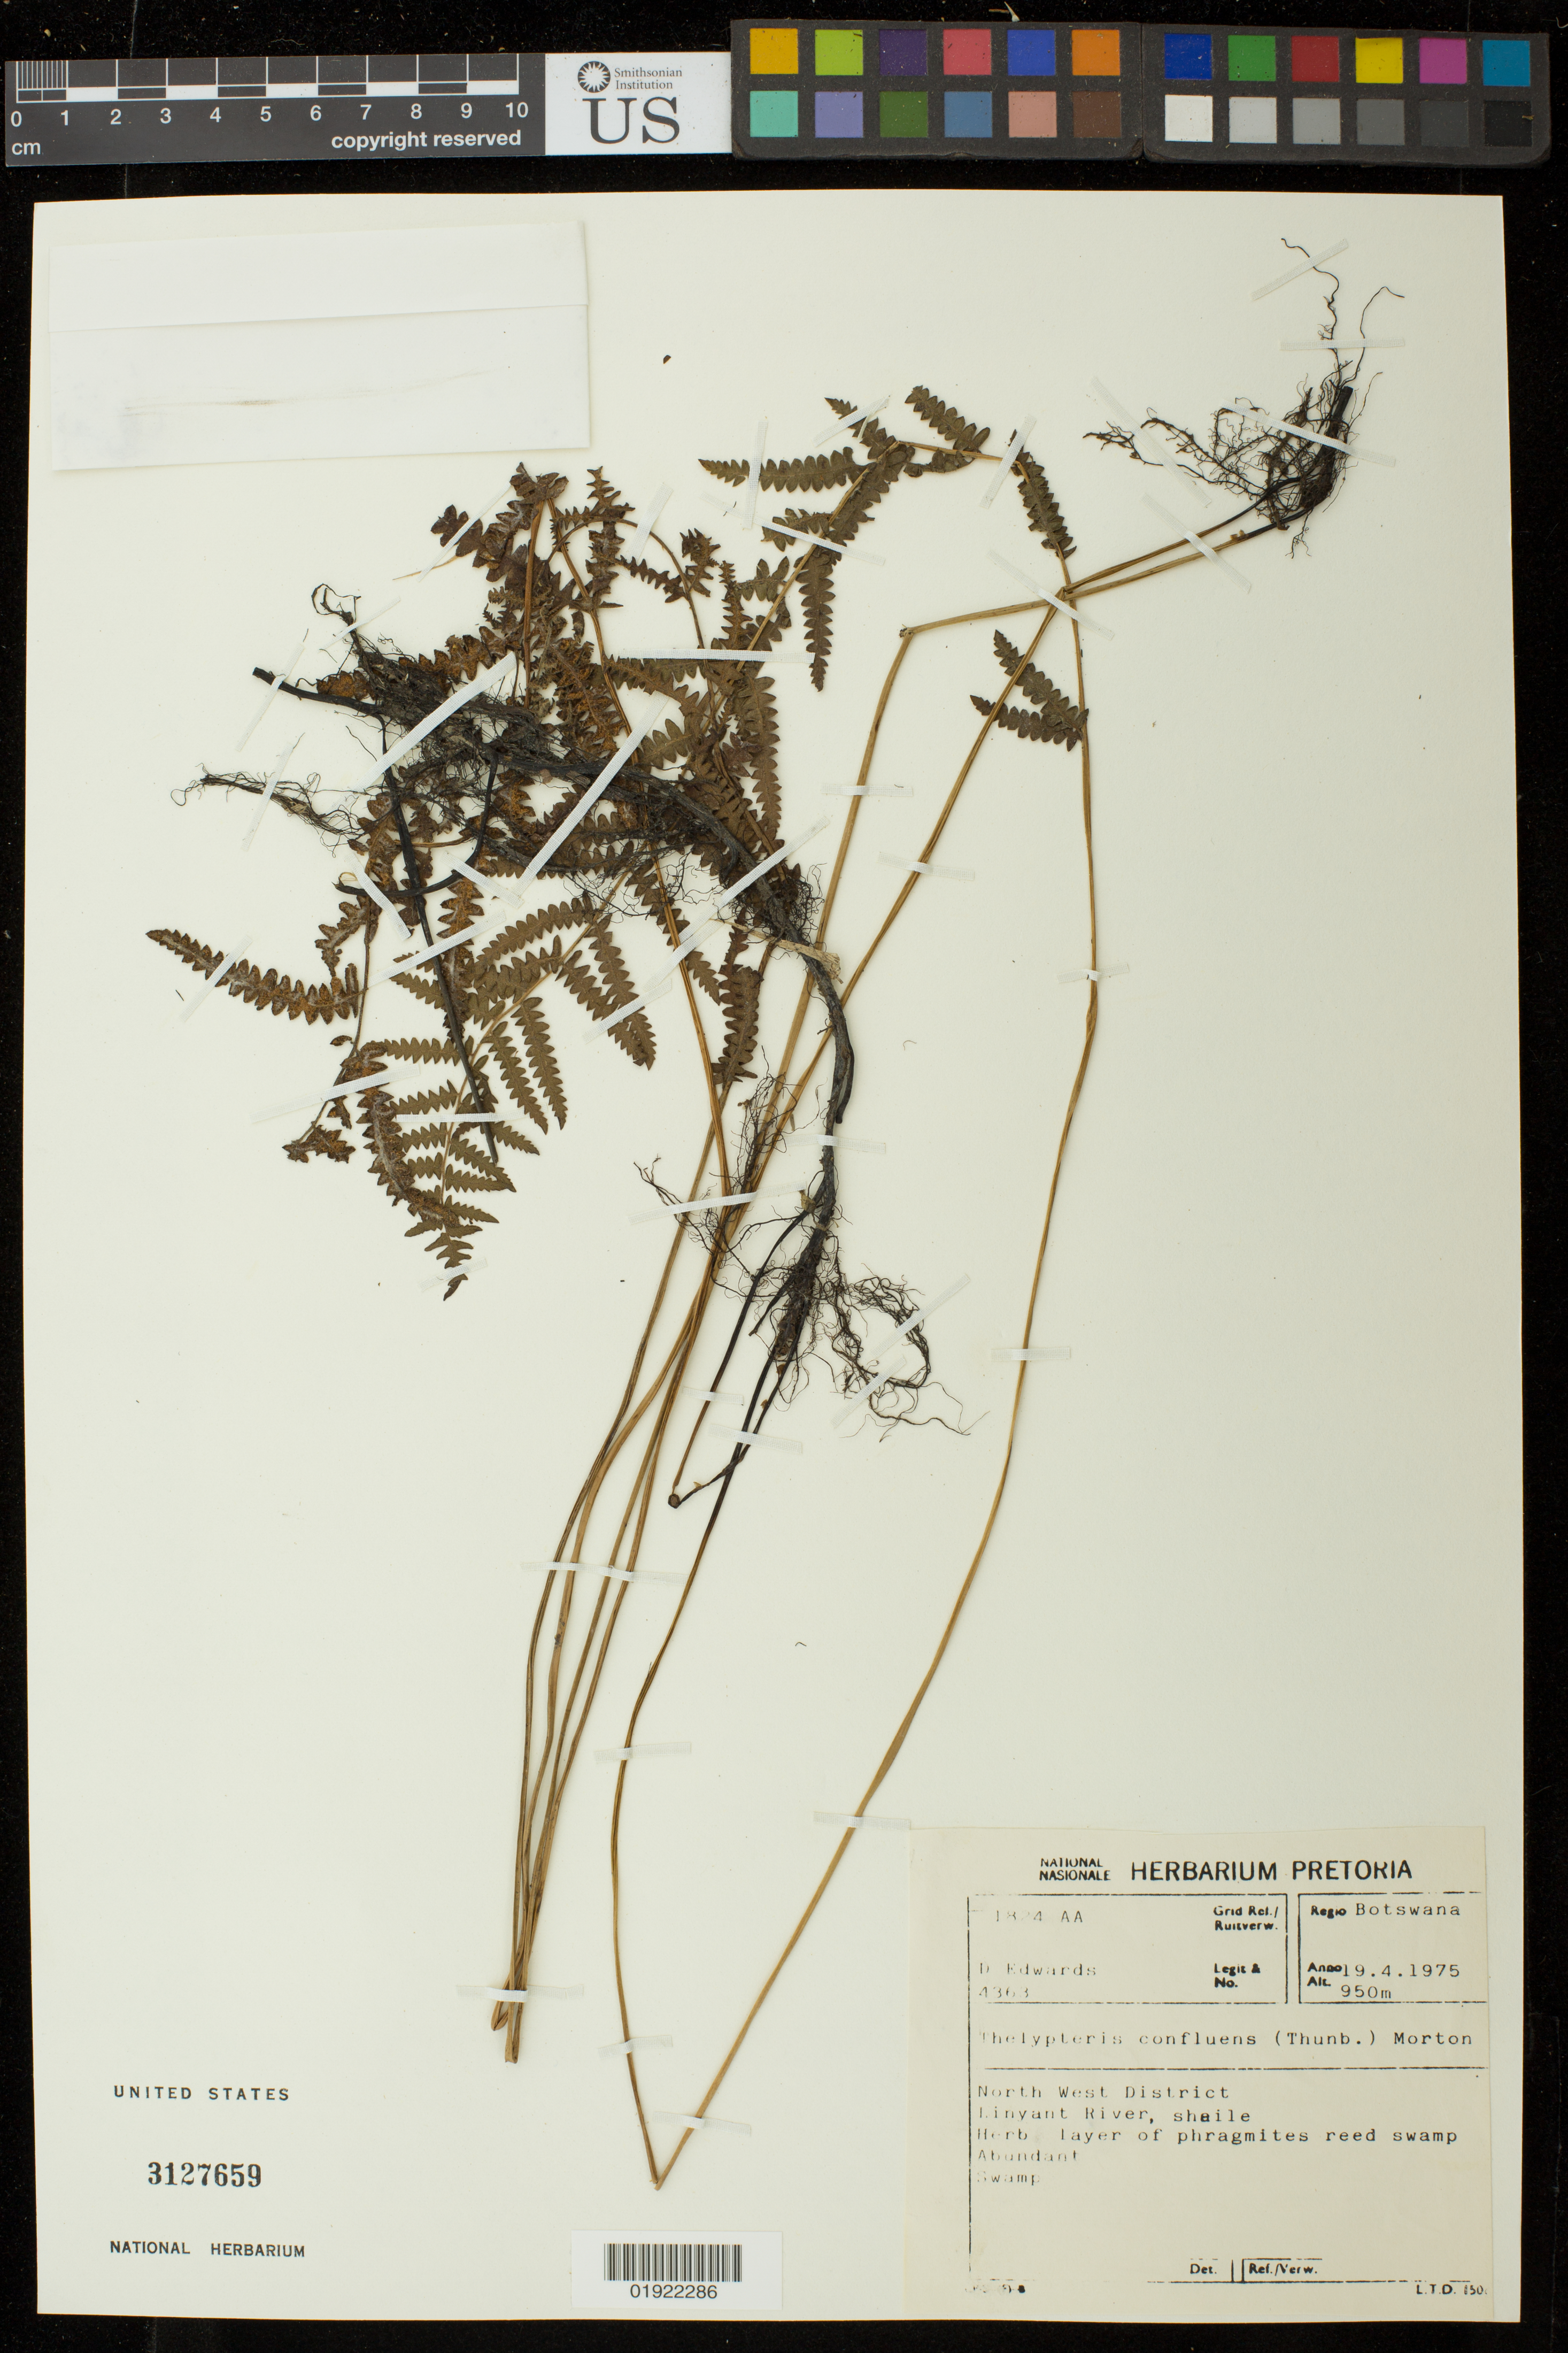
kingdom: Plantae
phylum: Tracheophyta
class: Polypodiopsida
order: Polypodiales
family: Thelypteridaceae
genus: Thelypteris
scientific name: Thelypteris confluens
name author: (Thunb.) C.V. Morton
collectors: D. Edwards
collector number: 4363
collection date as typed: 19.4.1975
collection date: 1975-04-19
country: Botswana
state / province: North West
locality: Linyant River, shaile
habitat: layer of phragmites reed swamp, swamp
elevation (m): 950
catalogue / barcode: US 3127659